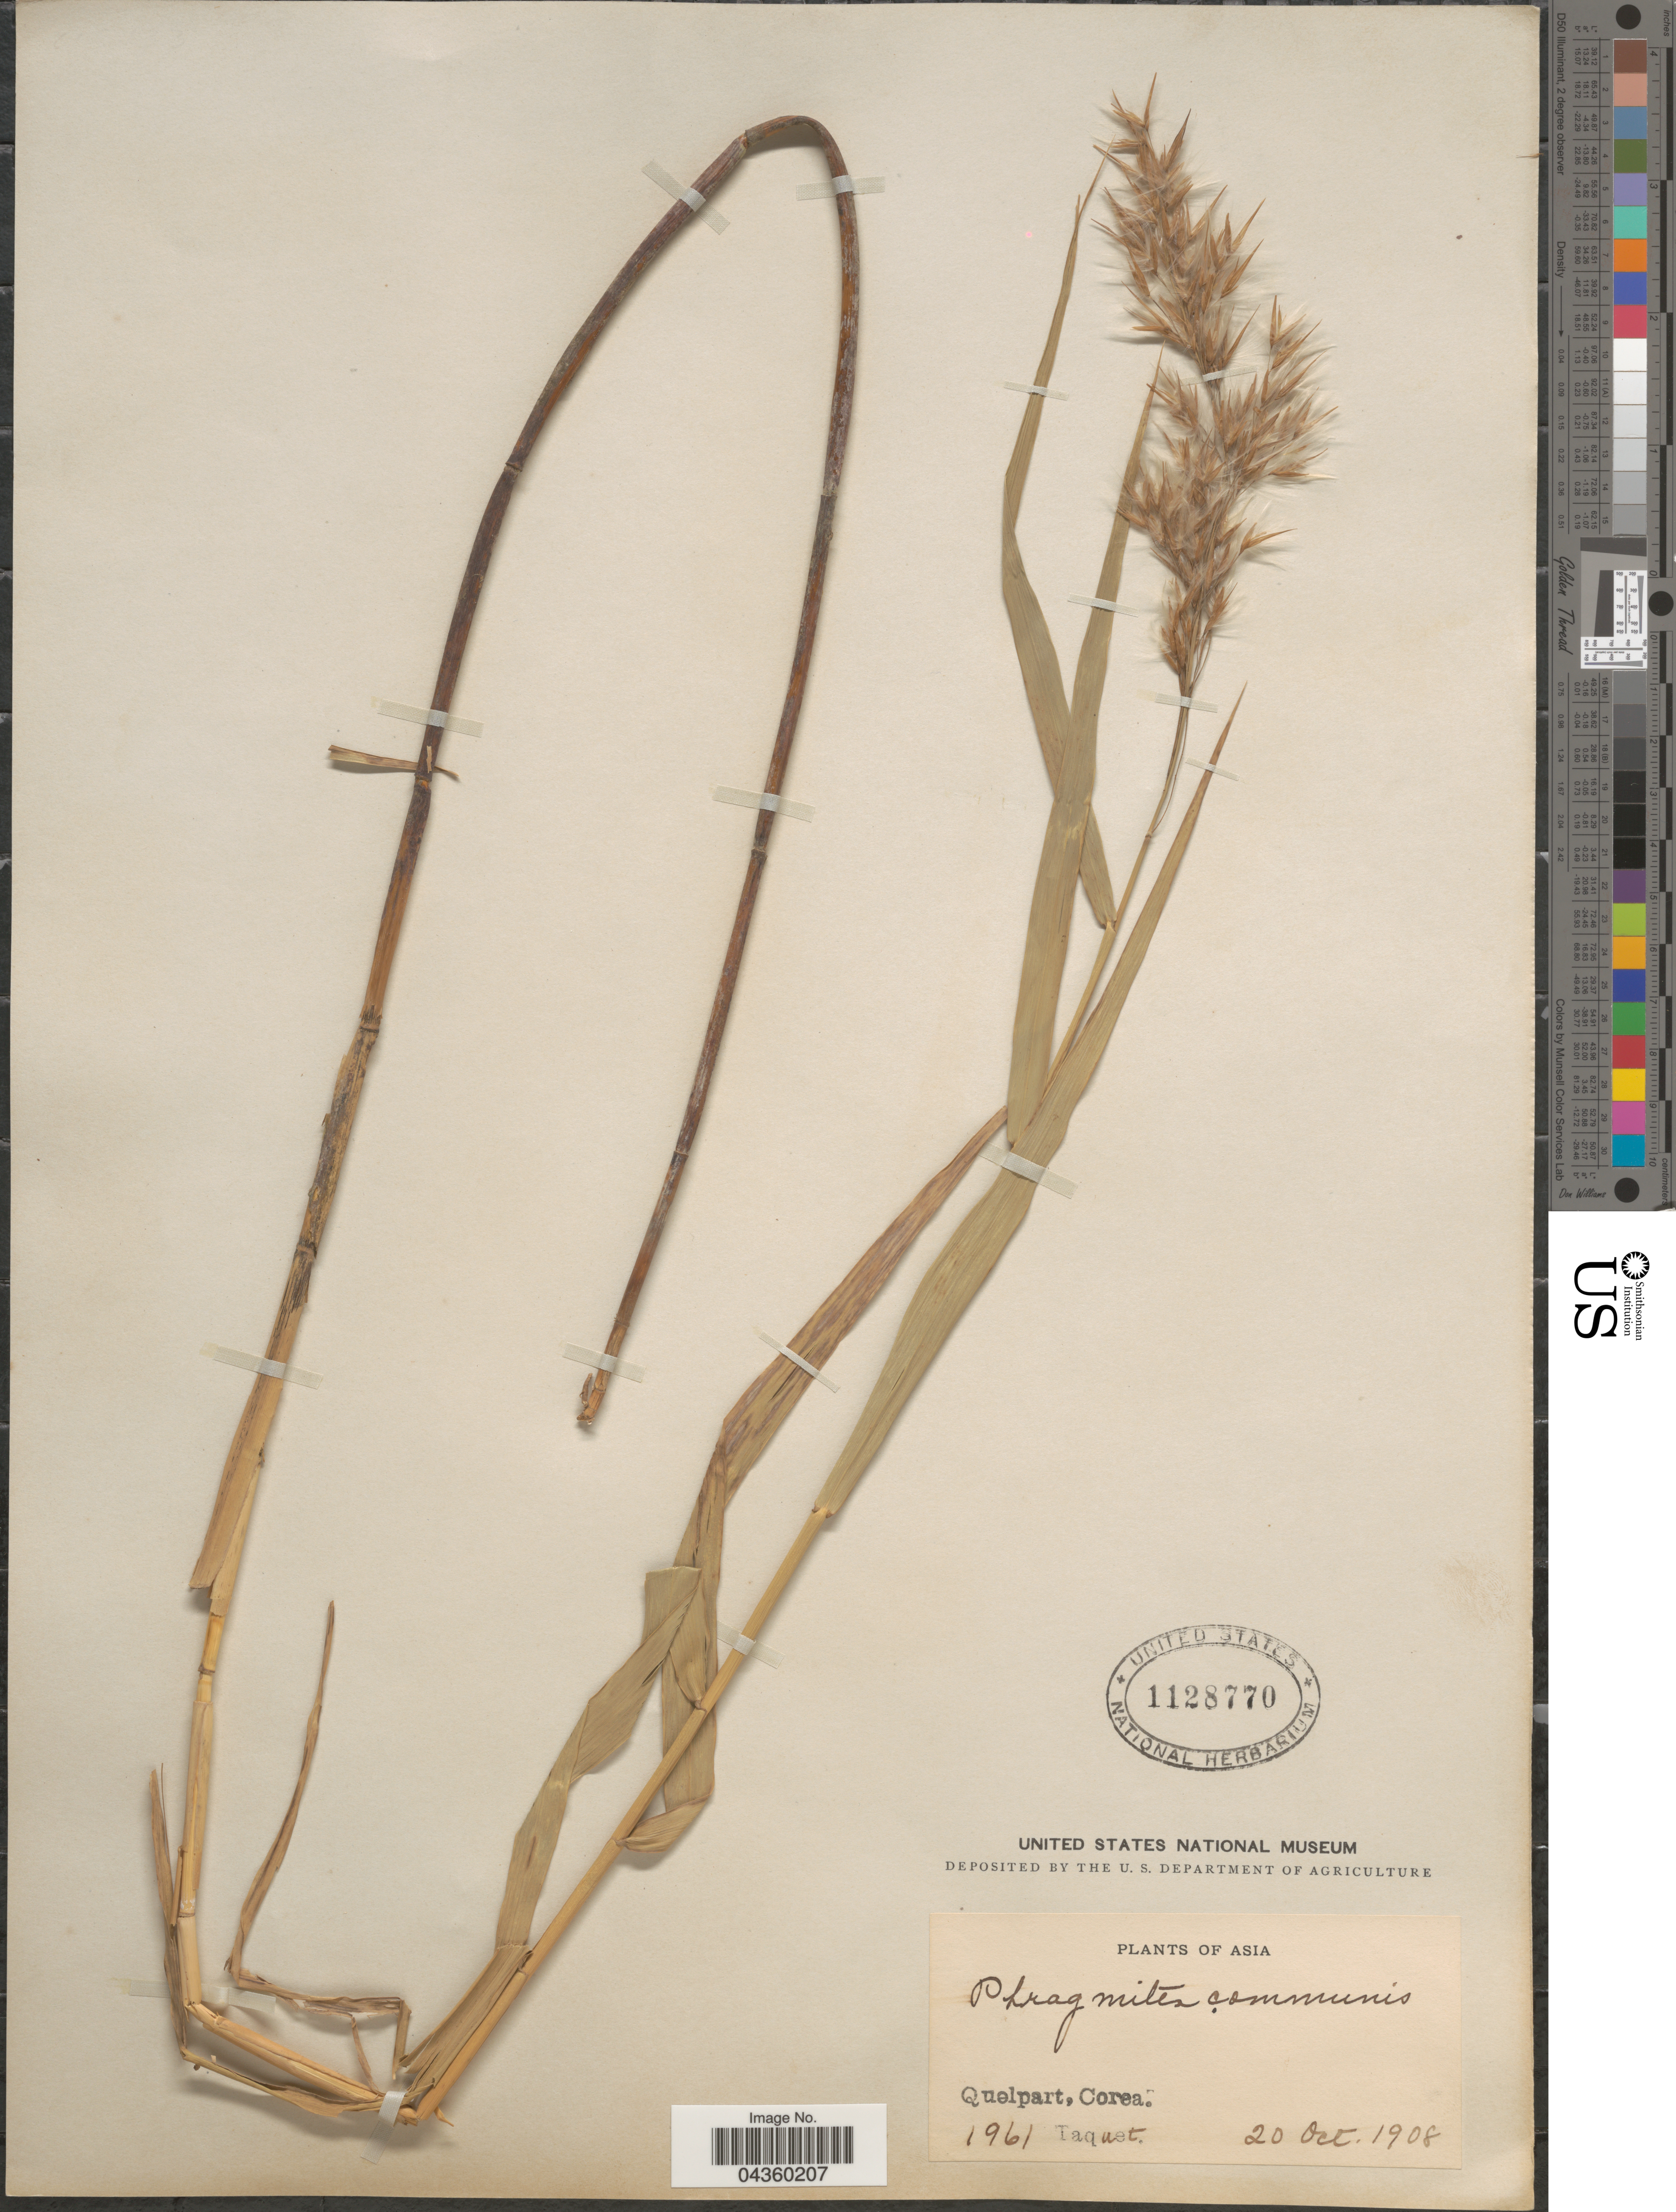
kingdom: Plantae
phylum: Tracheophyta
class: Liliopsida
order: Poales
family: Poaceae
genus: Phragmites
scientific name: Phragmites australis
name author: (Cav.) Trin. ex Steud.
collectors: Taquet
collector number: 1961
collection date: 1908-10-20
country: South Korea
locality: Quelpart, Corea.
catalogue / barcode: US 1128770